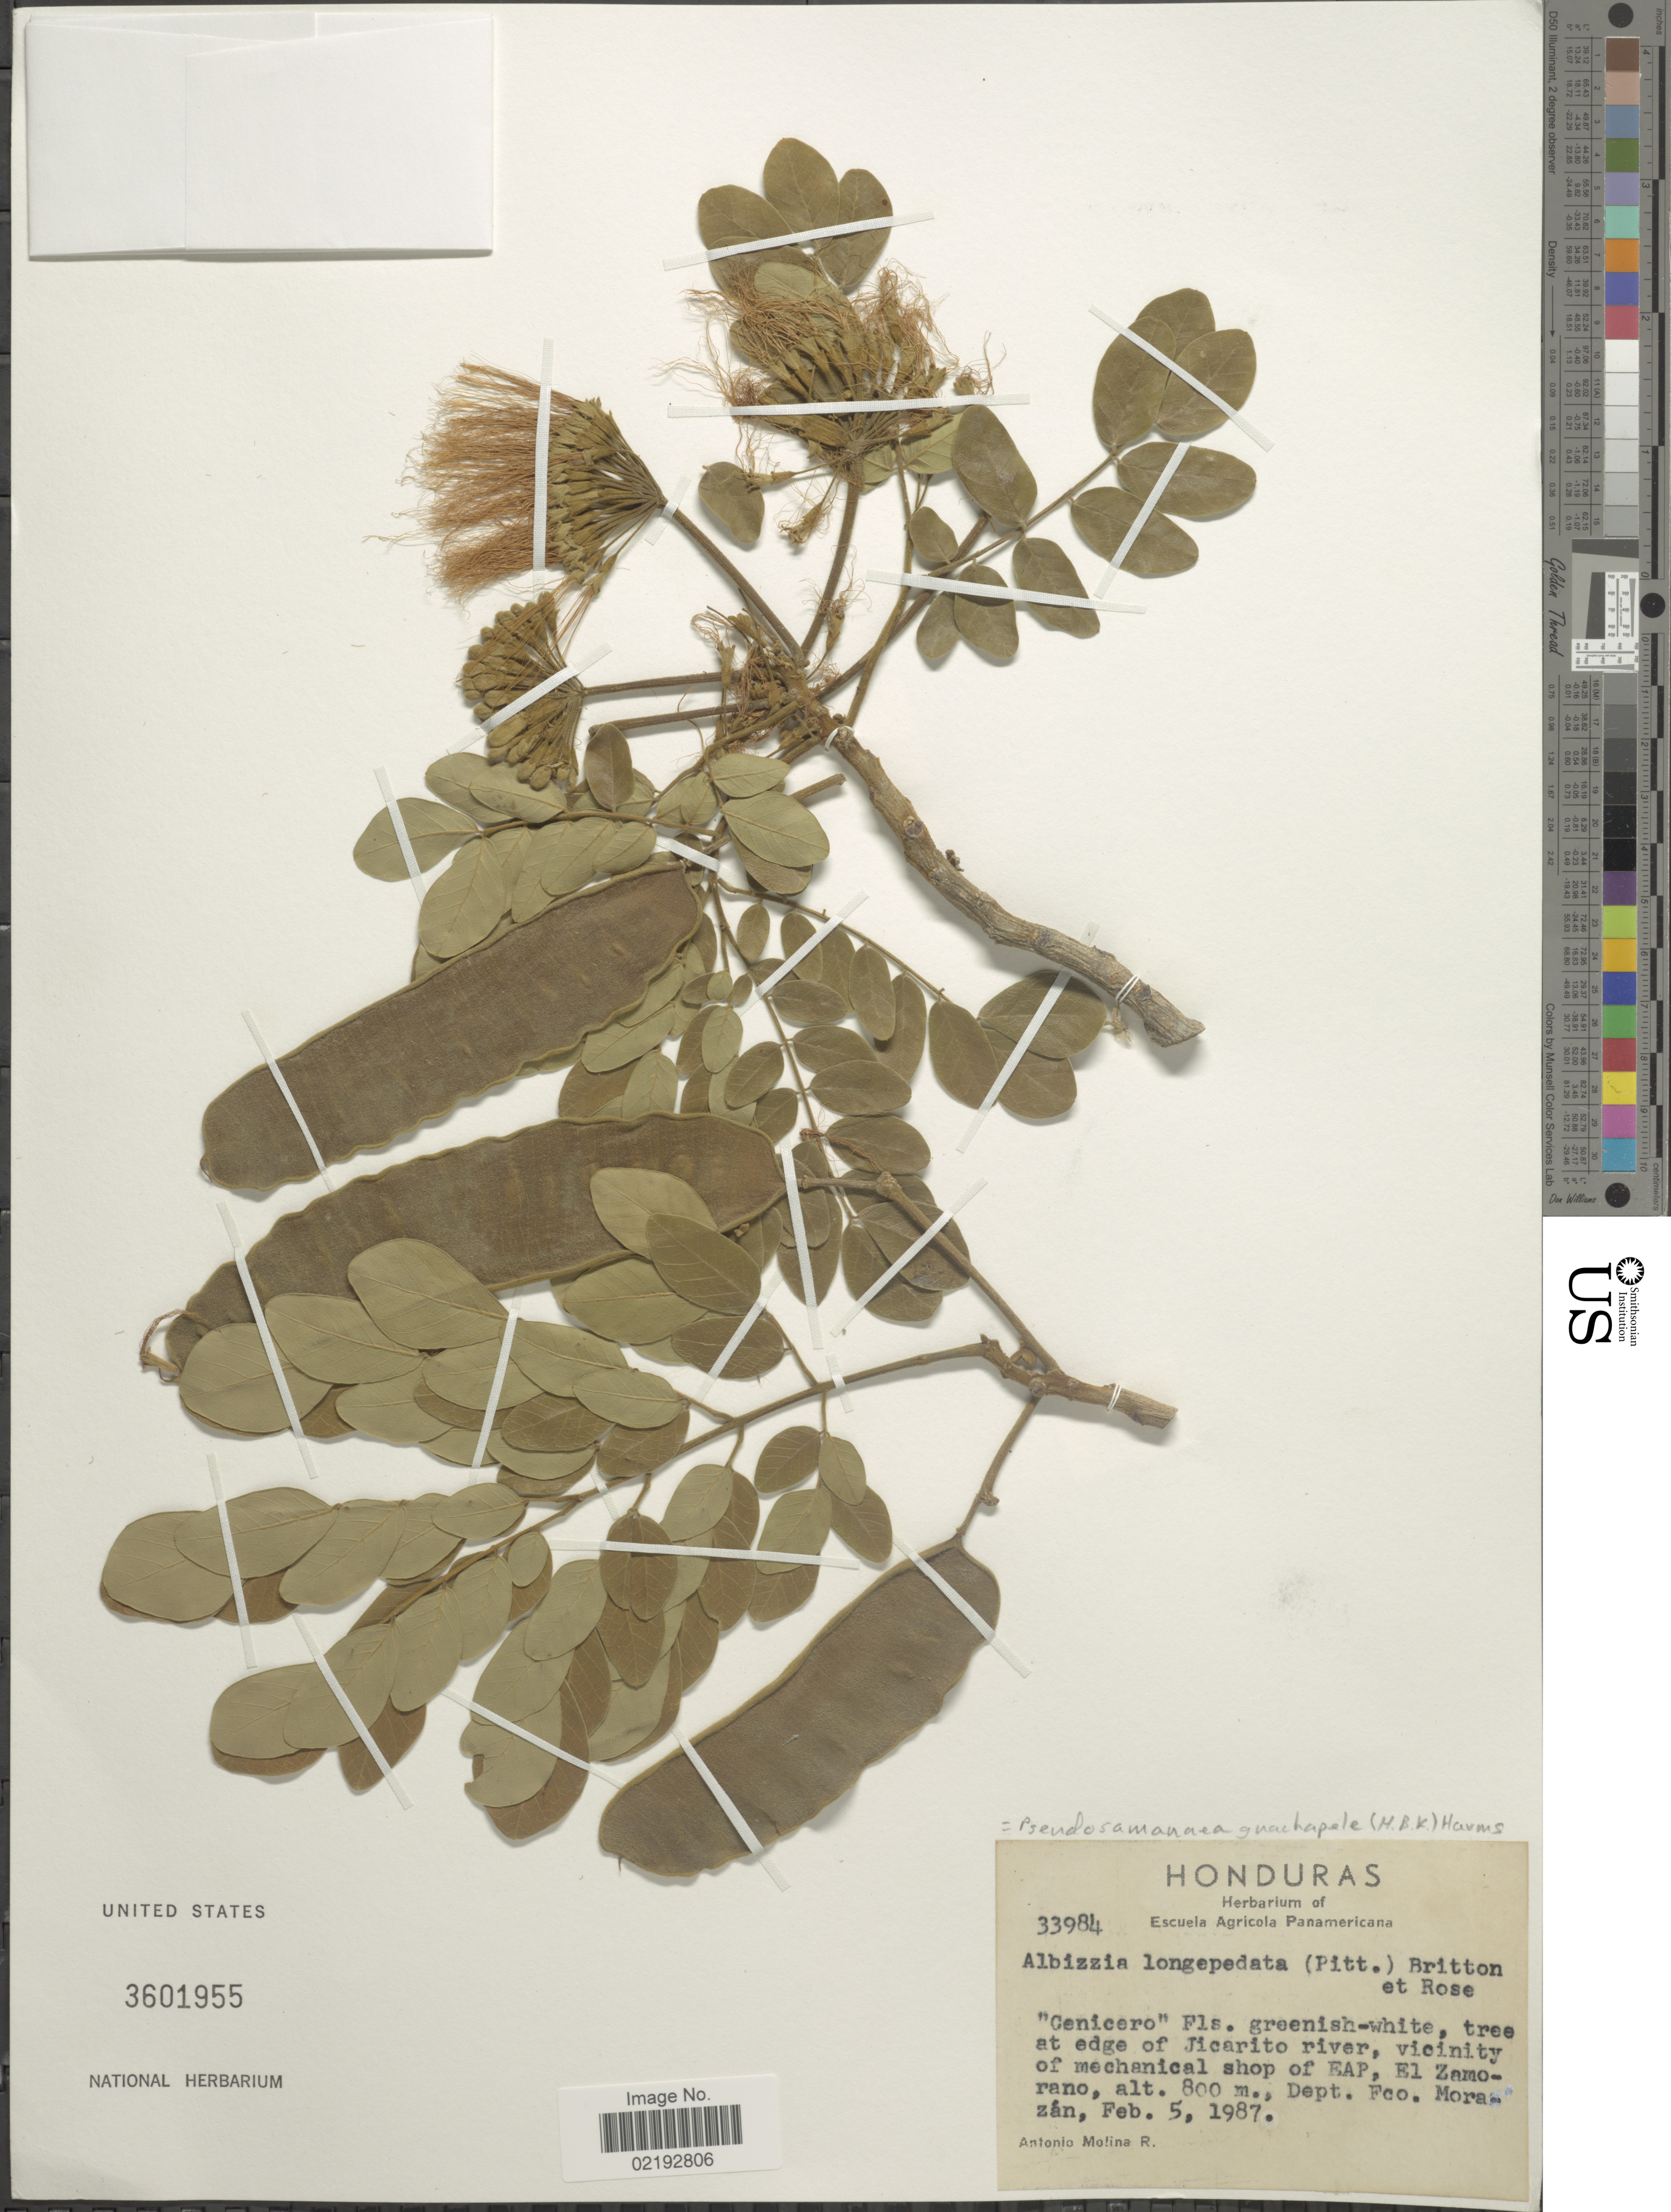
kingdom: Plantae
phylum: Tracheophyta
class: Magnoliopsida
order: Fabales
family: Fabaceae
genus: Pseudosamanea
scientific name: Pseudosamanea guachapele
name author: (Kunth) Harms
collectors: A. Molina R.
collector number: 33984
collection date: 1987-02-05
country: Honduras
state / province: Fco. Morazán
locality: Edge of Jicarito River, Vicinity of mechanical shop of EAP, El Zamorano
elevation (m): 800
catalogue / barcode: US 3601955